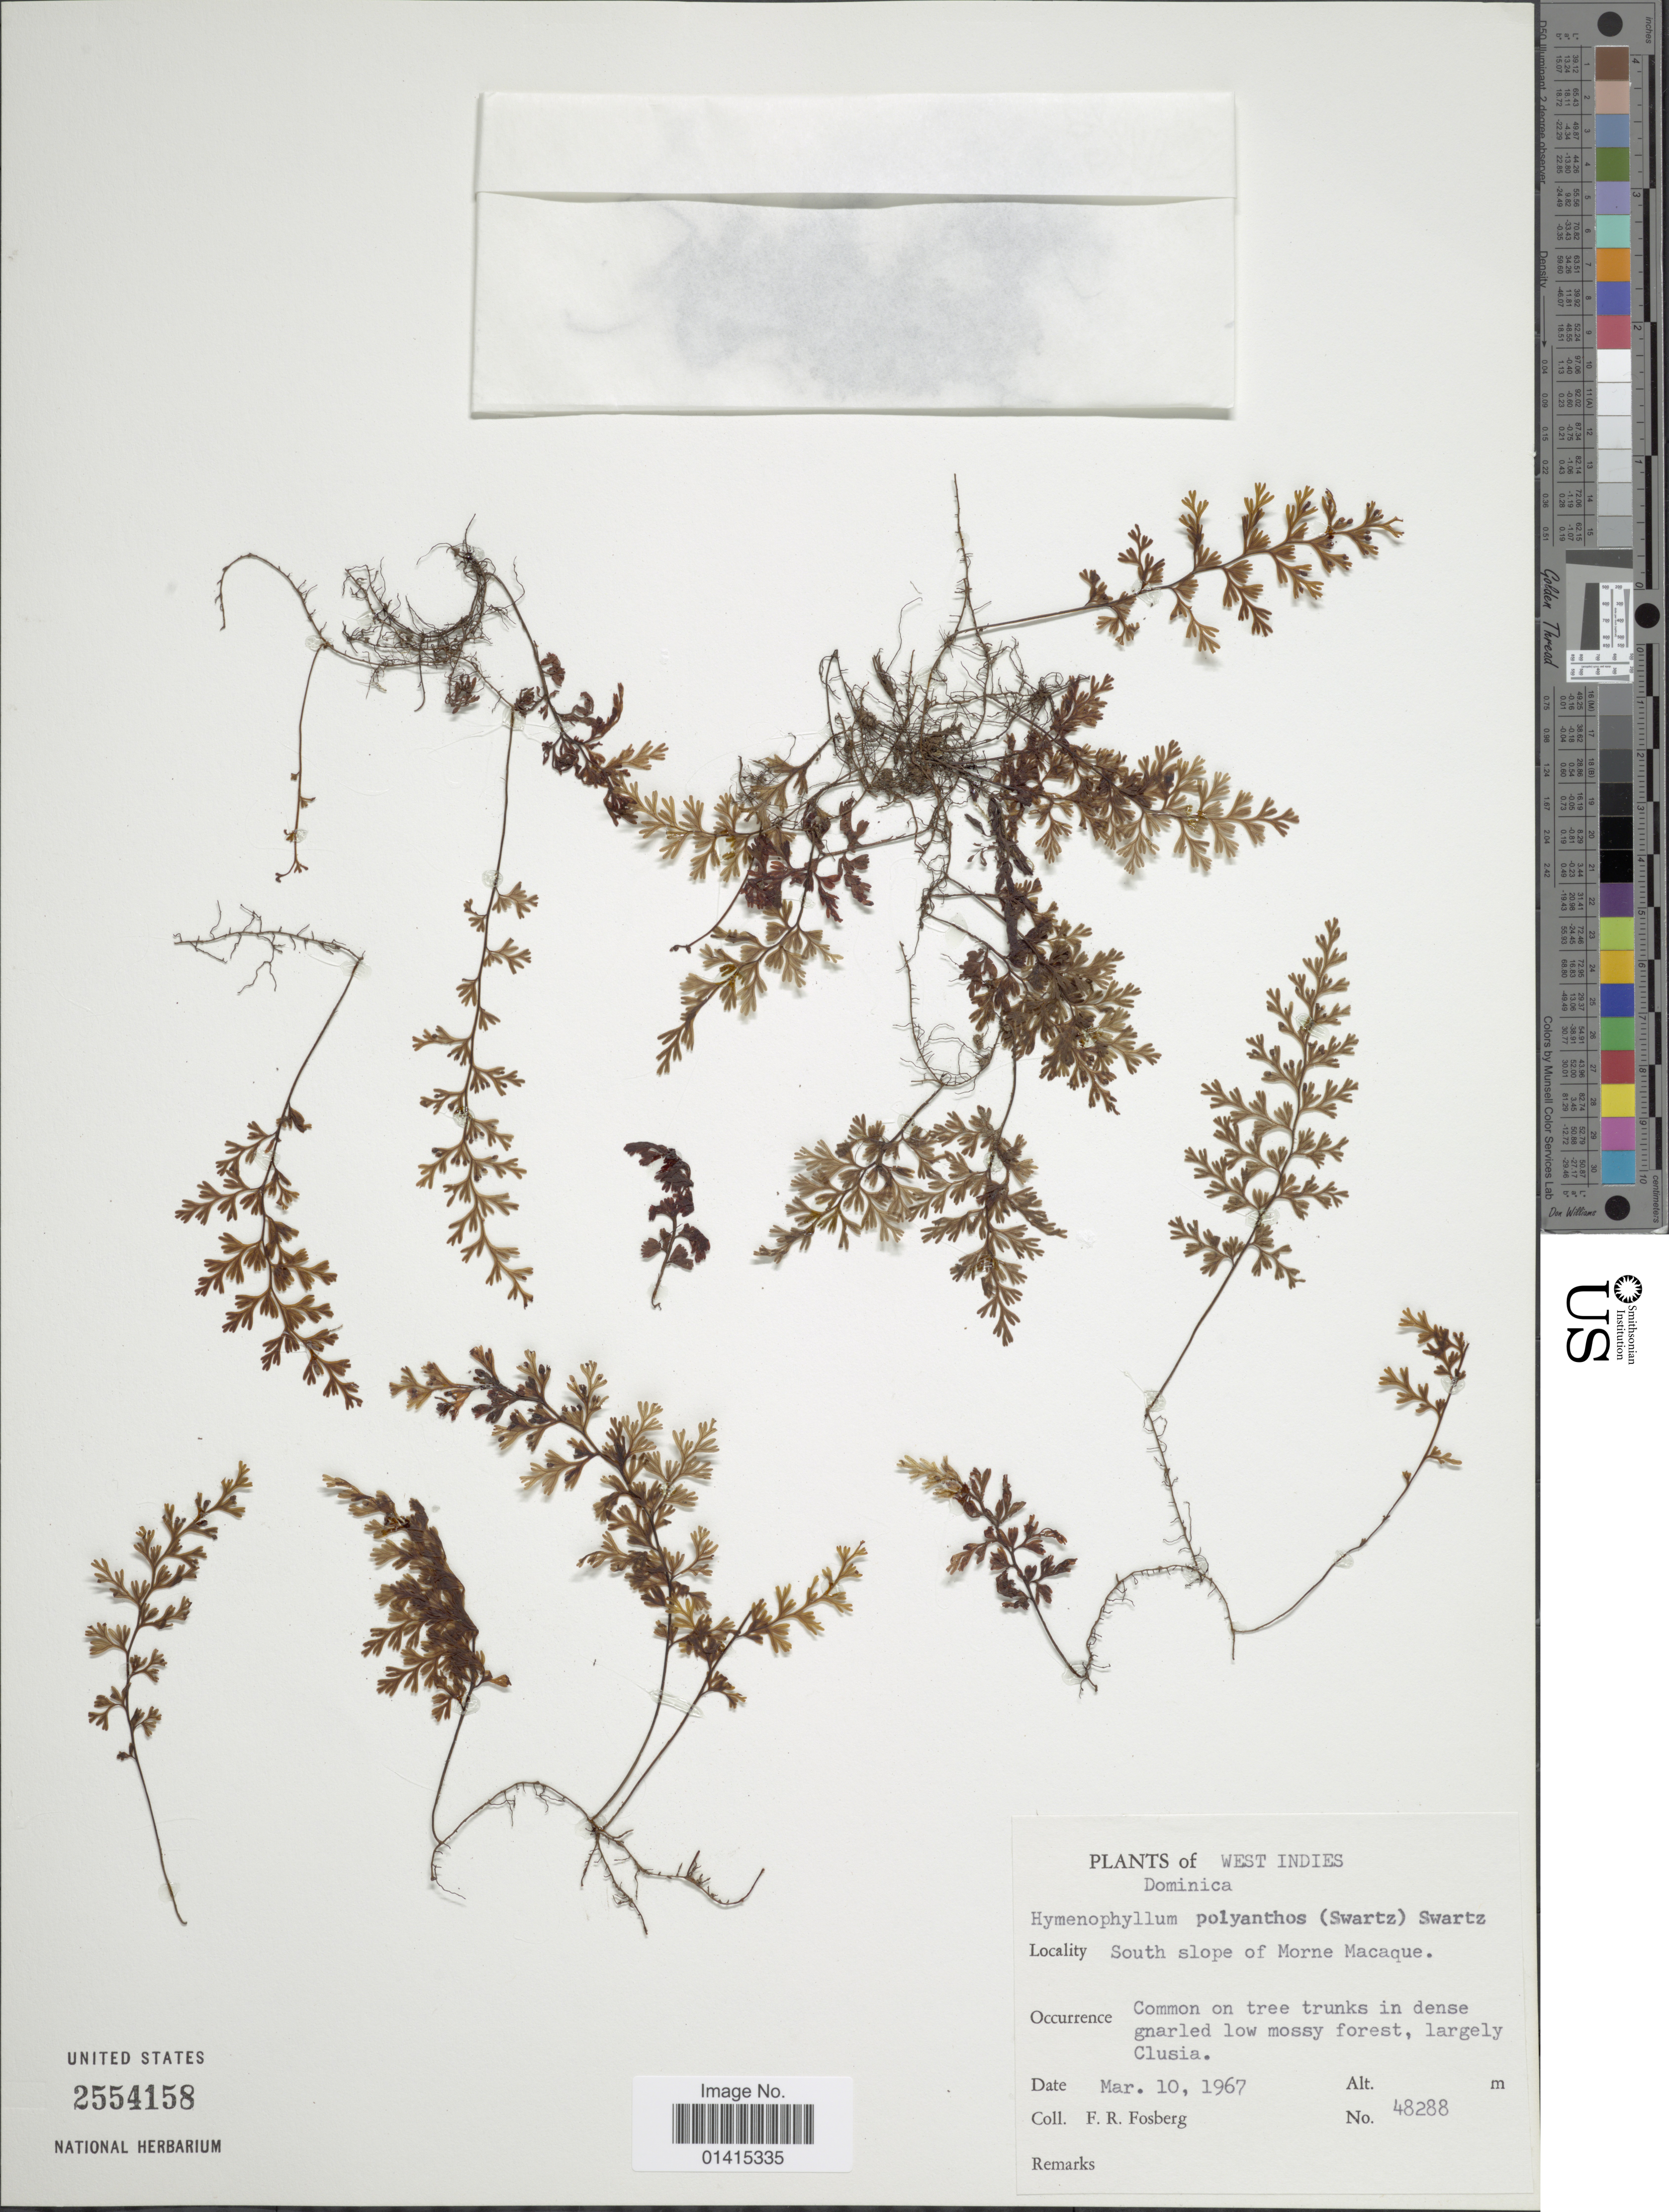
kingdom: Plantae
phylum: Tracheophyta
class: Polypodiopsida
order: Hymenophyllales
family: Hymenophyllaceae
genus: Hymenophyllum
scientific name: Hymenophyllum polyanthos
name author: (Sw.) Sw.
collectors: F. R. Fosberg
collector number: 48288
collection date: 1967-03-10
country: Dominica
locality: West Indies, Dominica, South slope of Morne Macaque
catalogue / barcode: US 2554158